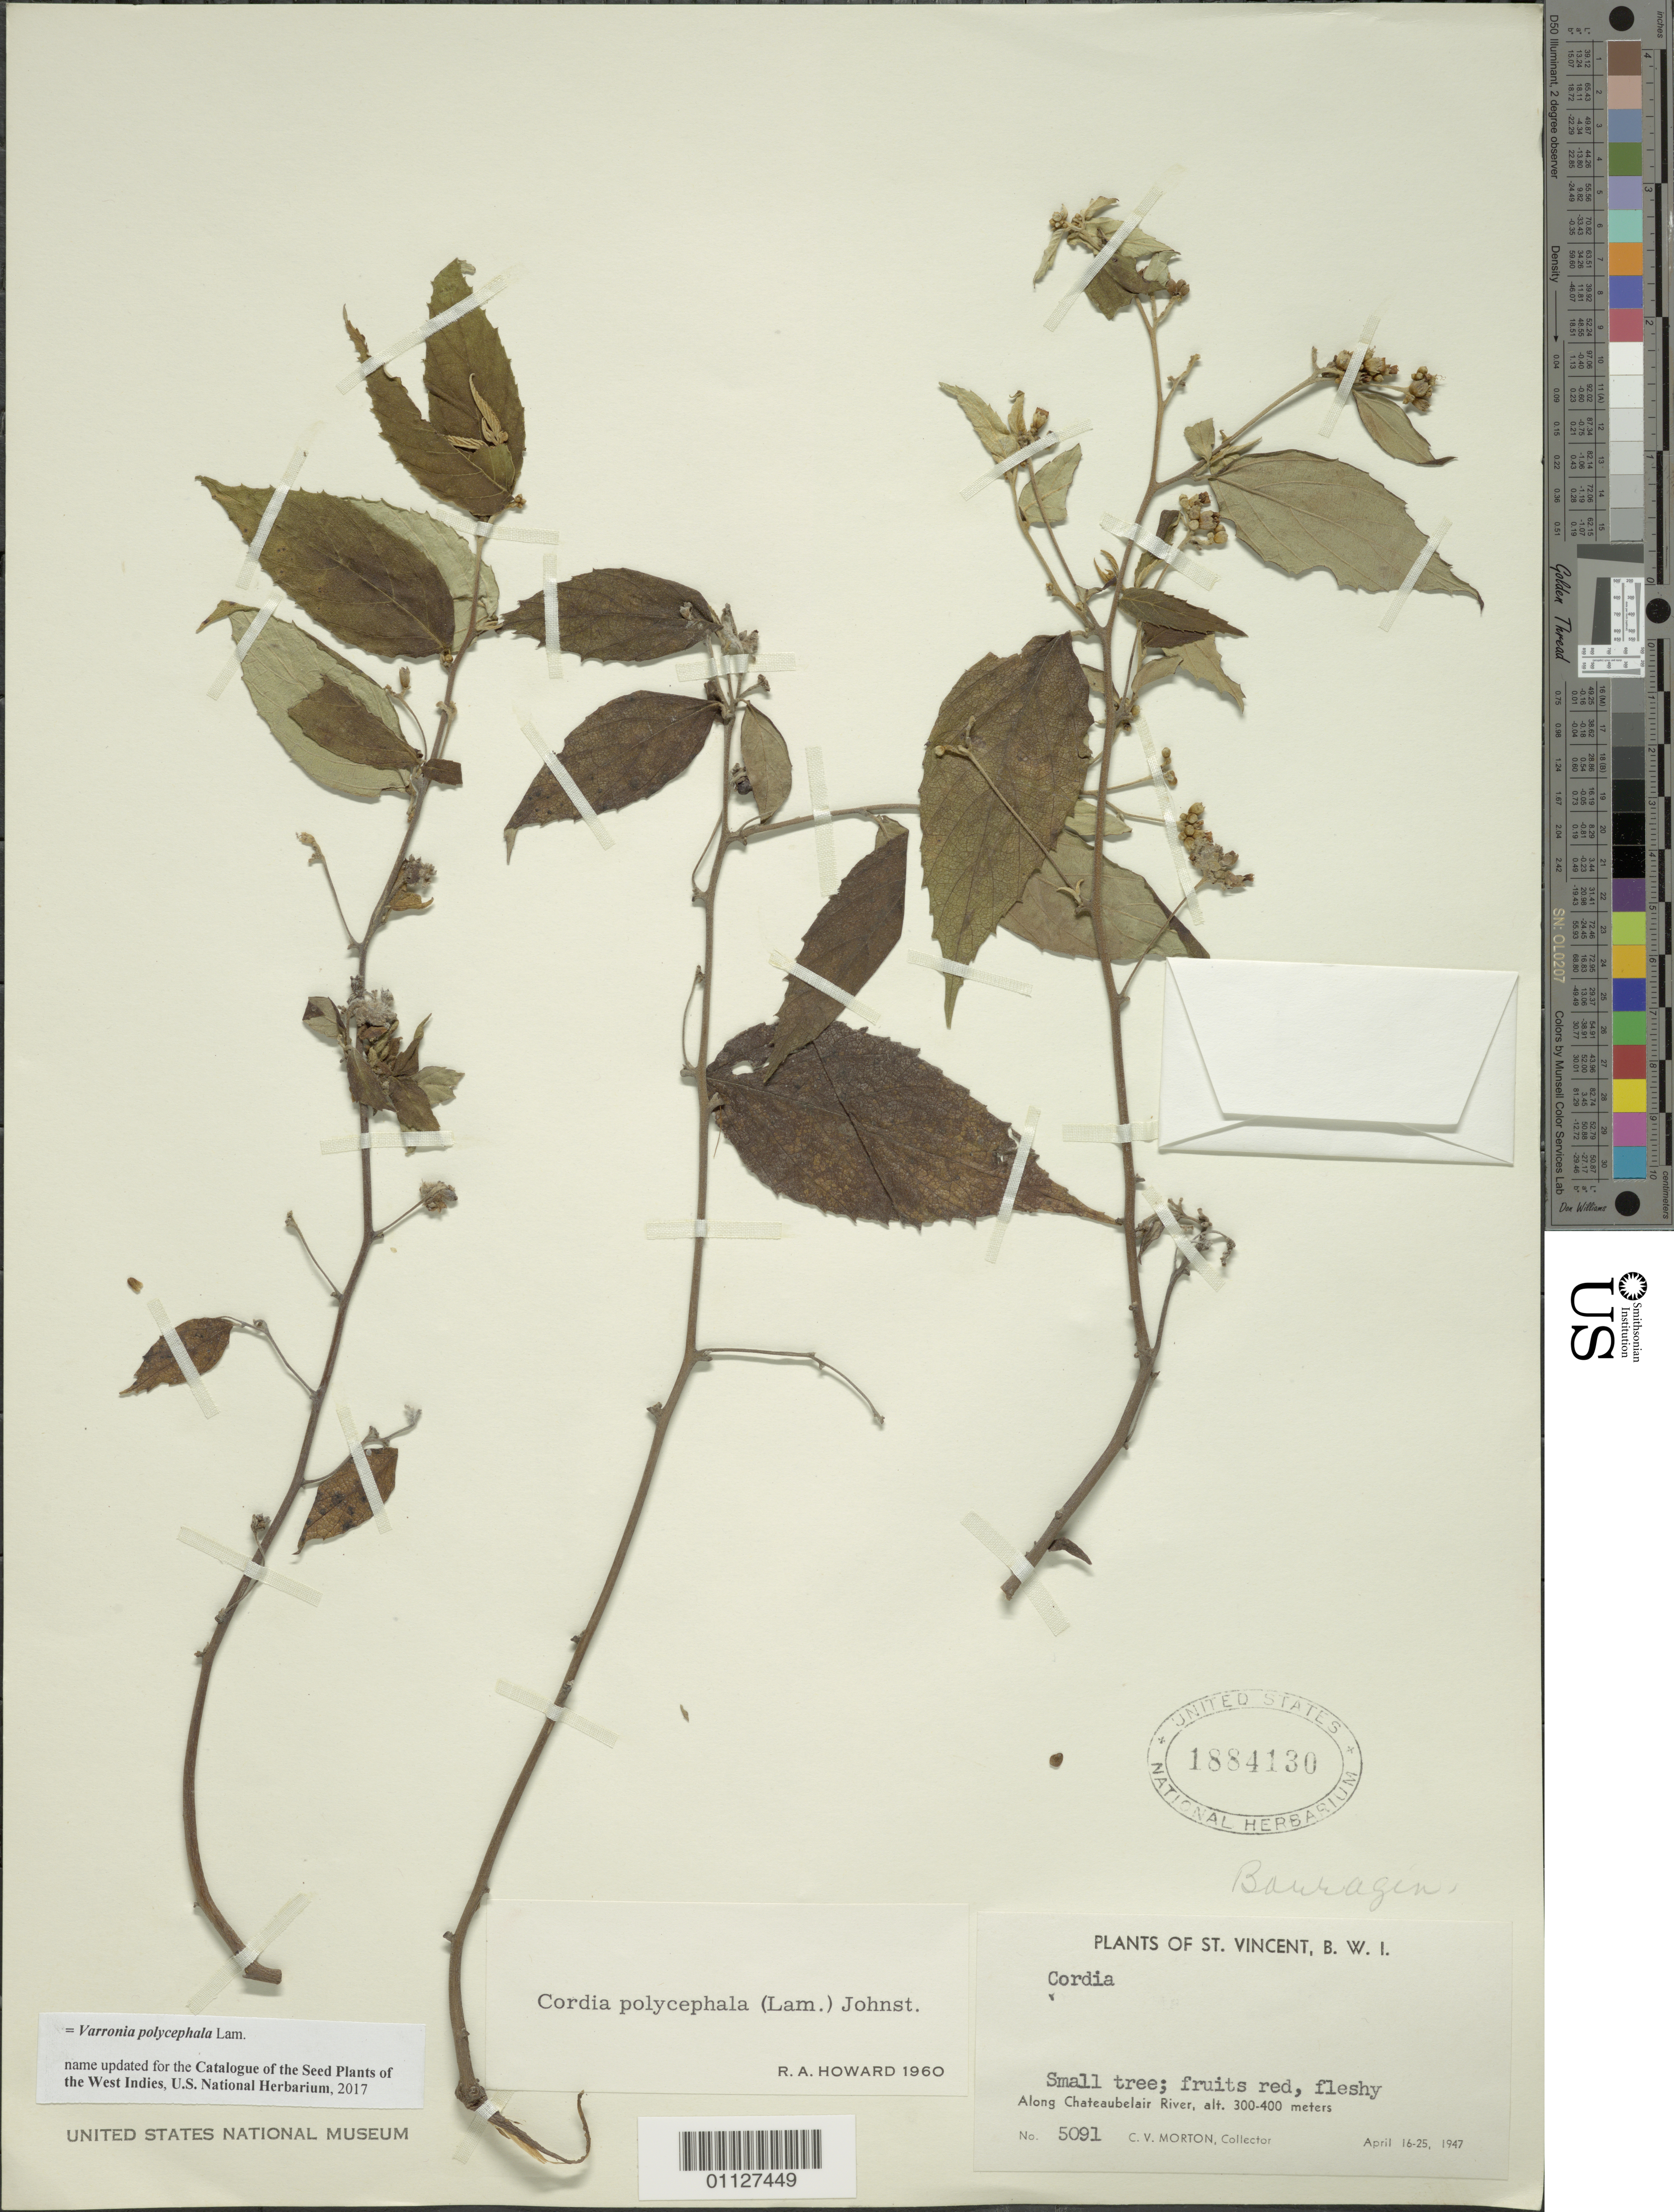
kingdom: Plantae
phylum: Tracheophyta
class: Magnoliopsida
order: Boraginales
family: Cordiaceae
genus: Varronia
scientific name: Varronia polycephala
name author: Lam.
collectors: C. V. Morton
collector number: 5091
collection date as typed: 16 Apr 1947 to 25 Apr 1947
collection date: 1947-04-16/1947-04-25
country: St. Vincent - Grenadines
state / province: Saint David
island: St. Vincent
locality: Along Chateaubelair River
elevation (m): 300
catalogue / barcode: US 1884130